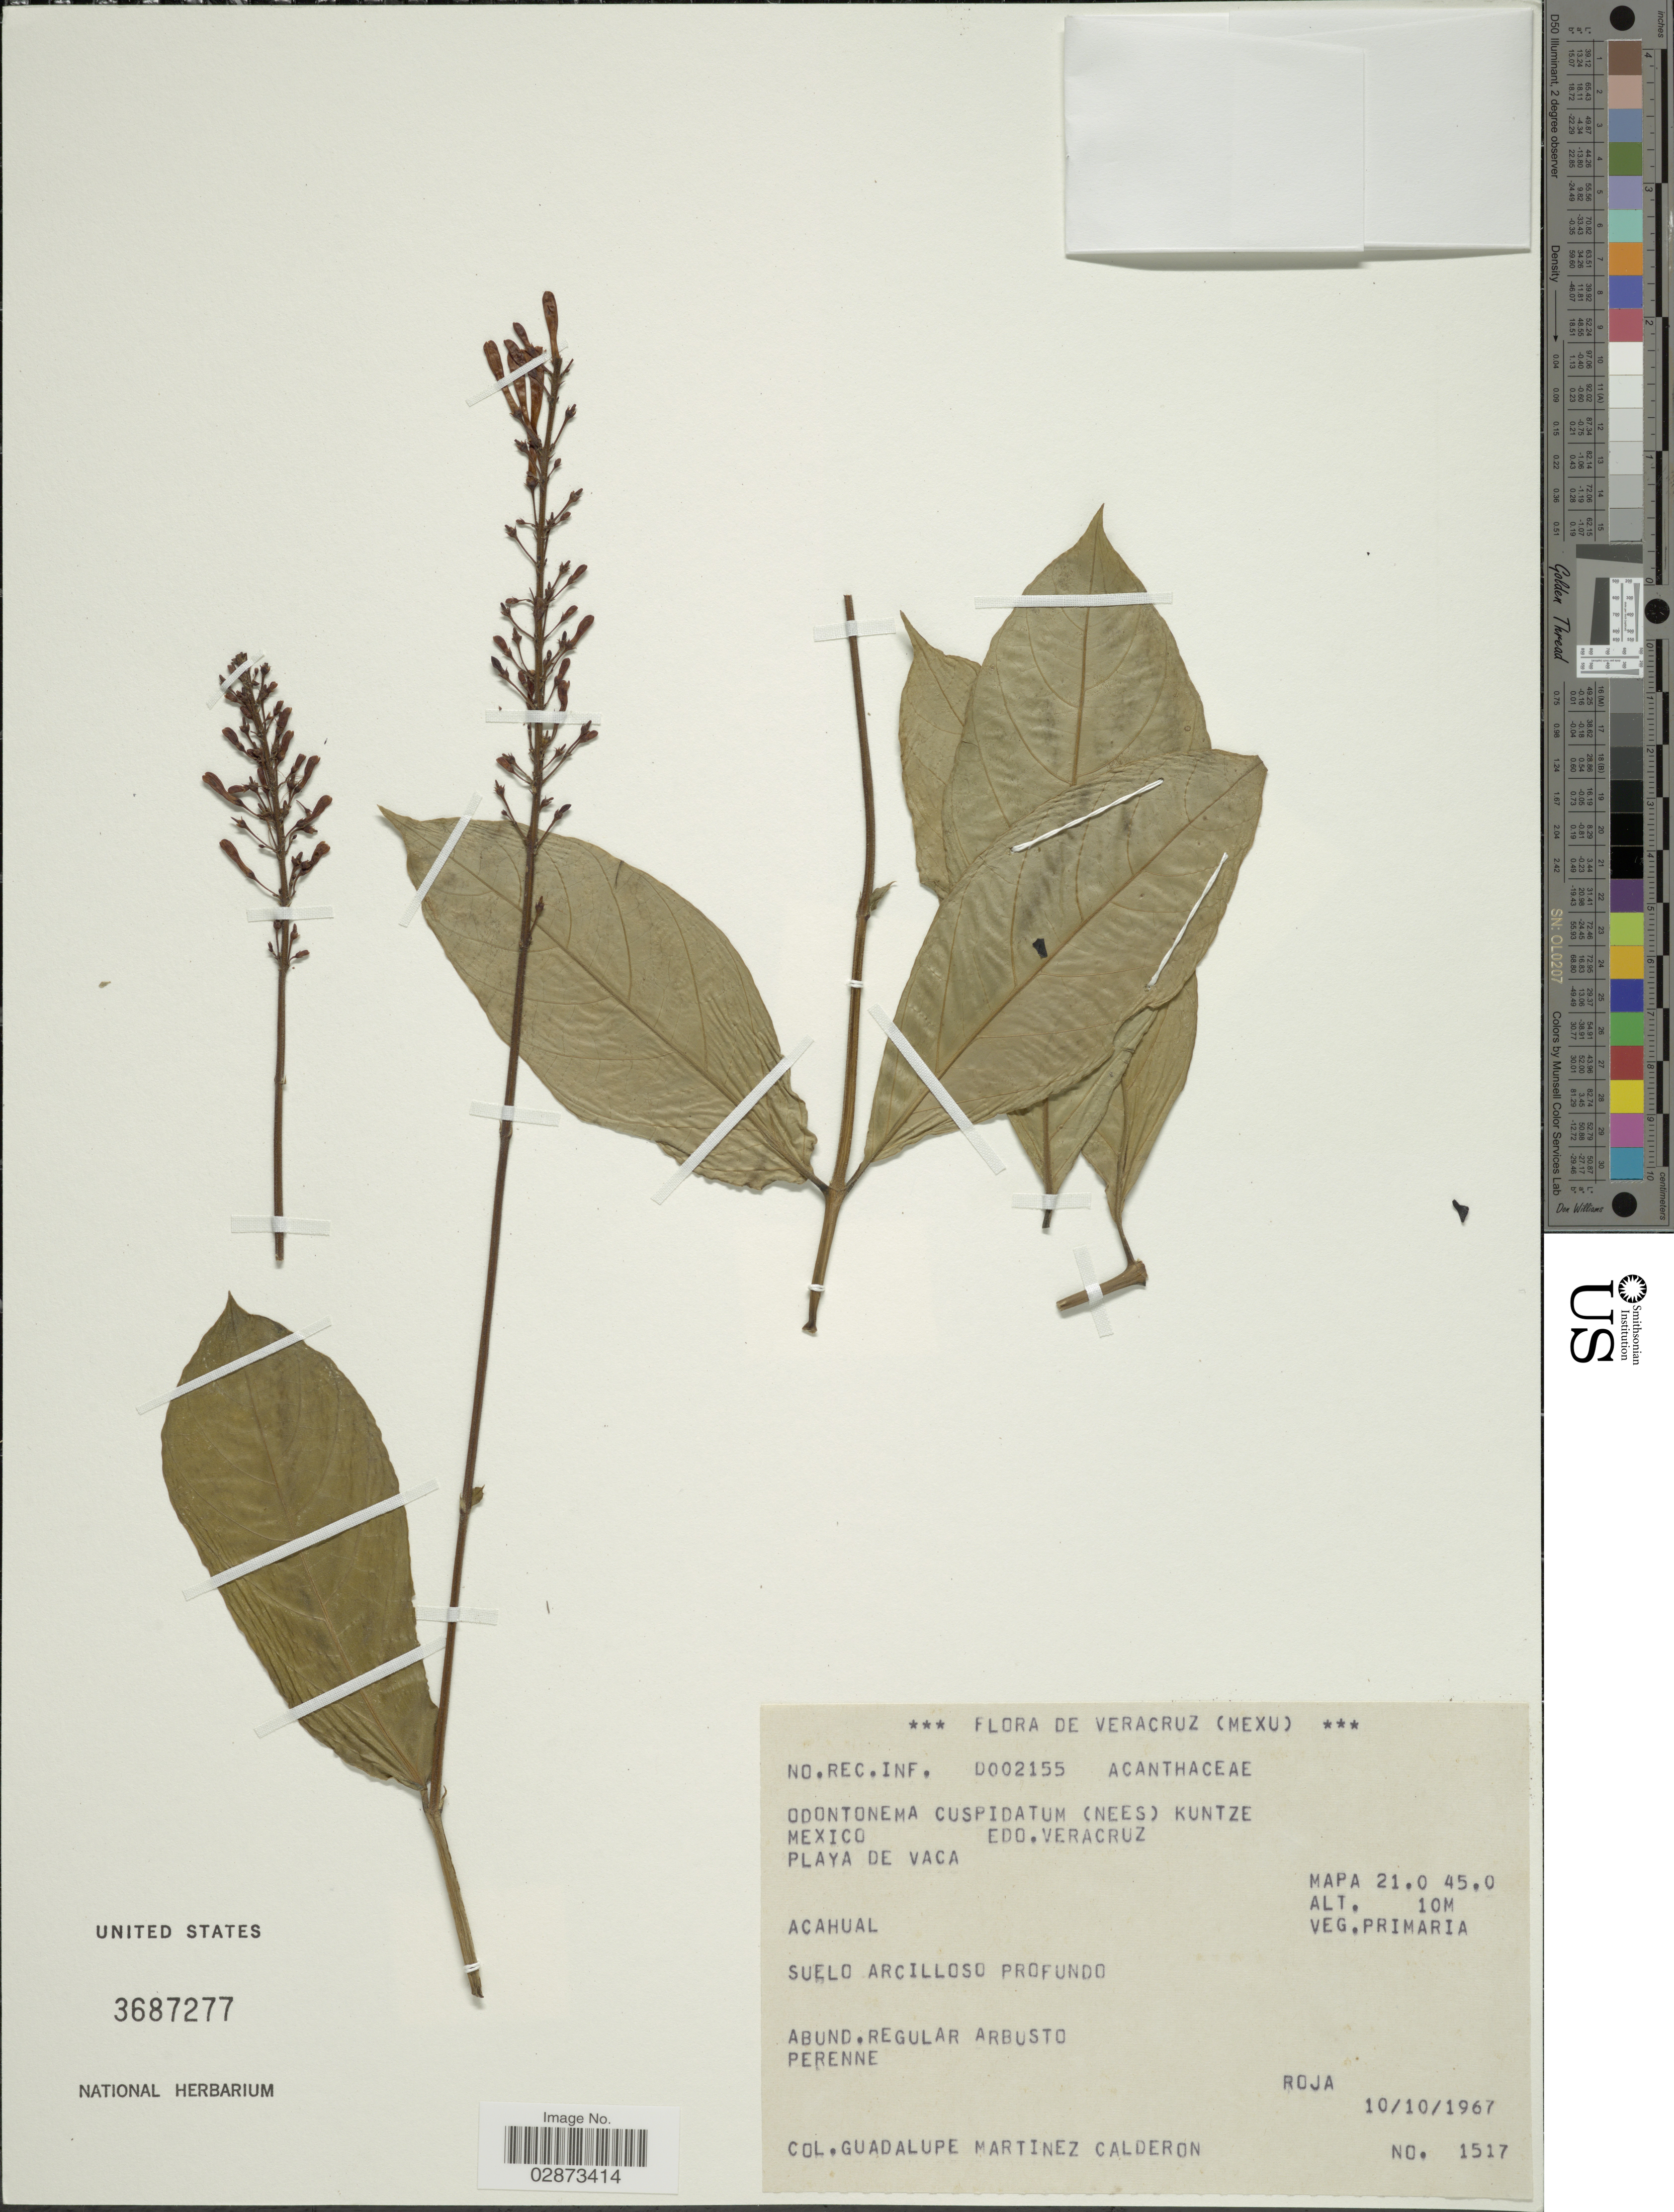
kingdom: Plantae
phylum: Tracheophyta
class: Magnoliopsida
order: Lamiales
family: Acanthaceae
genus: Odontonema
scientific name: Odontonema cuspidatum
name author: (Nees) Kuntze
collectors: G. Martinez-C.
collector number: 1517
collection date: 1967-10-10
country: Mexico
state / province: Veracruz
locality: Veracruz, Playa de Vaca. Mapa 21.0 45.0.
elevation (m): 10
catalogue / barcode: US 3687277